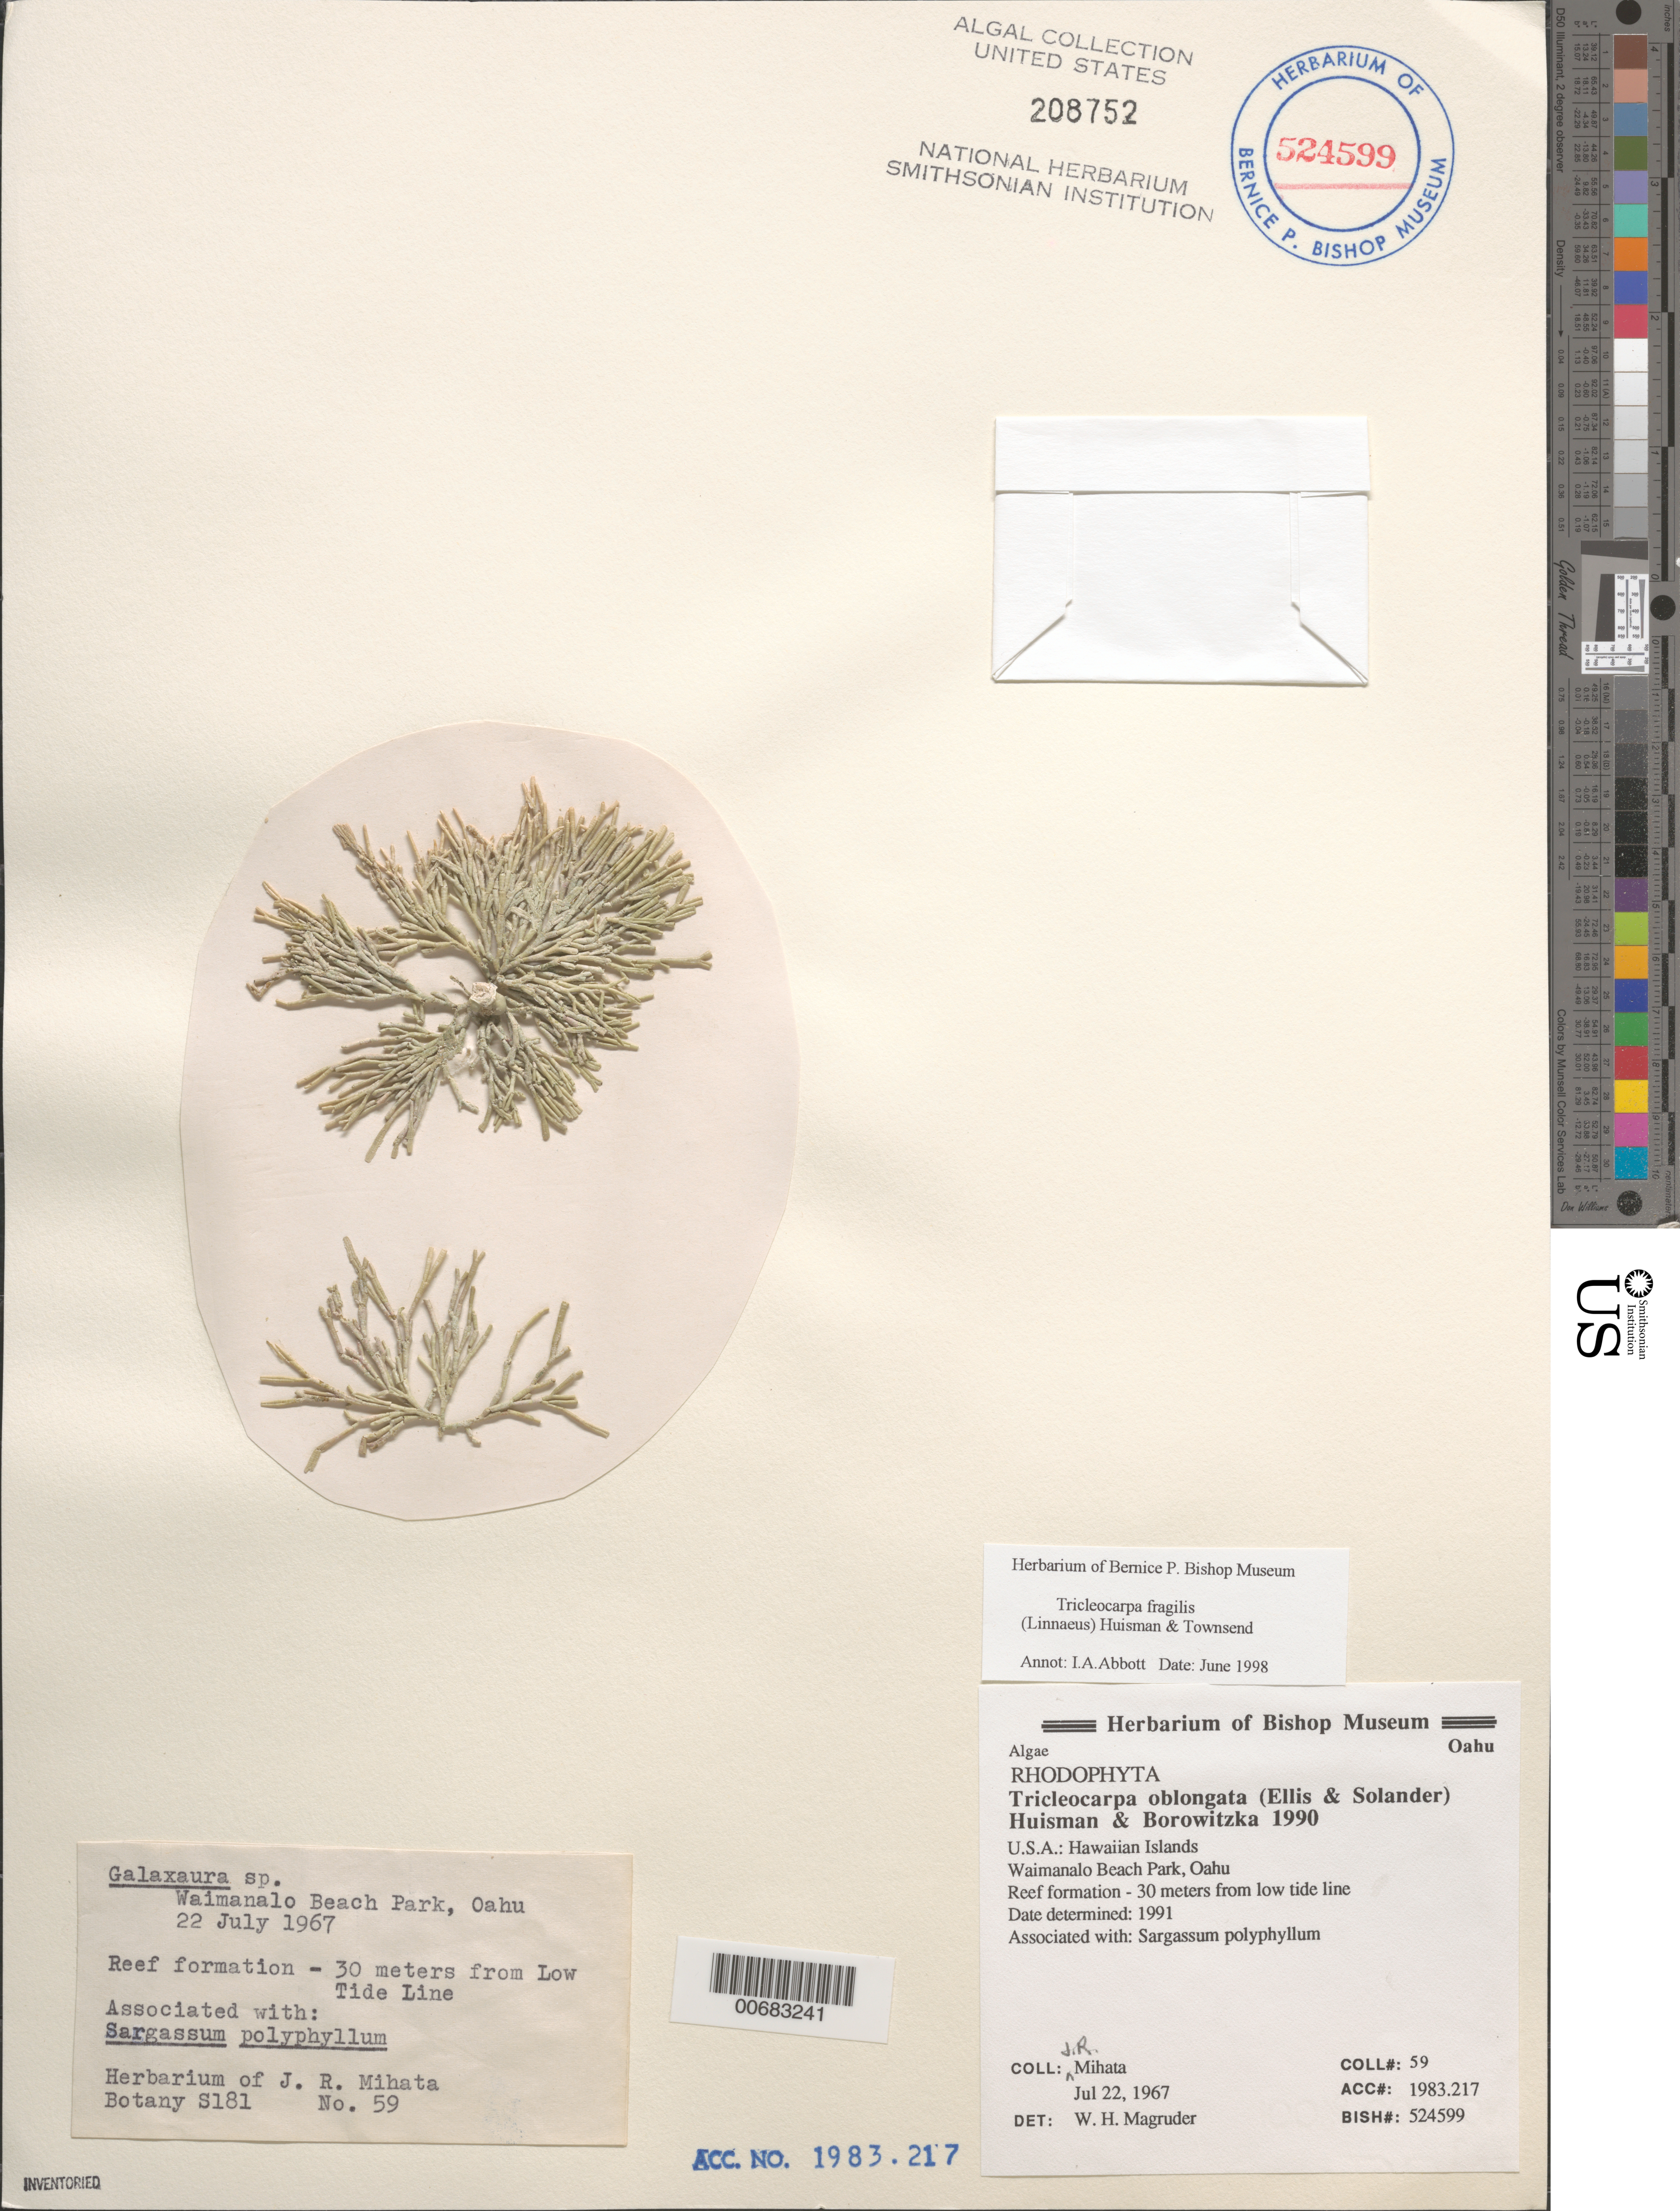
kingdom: Plantae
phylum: Rhodophyta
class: Florideophyceae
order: Nemaliales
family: Galaxauraceae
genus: Tricleocarpa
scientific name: Tricleocarpa fragilis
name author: (L.) Huisman & R.A. Towns.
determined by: Abbott, Isabella A.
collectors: J. Mihata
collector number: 59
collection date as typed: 22 Jul 1967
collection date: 1967-07-22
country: United States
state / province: Hawaii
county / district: Honolulu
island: Oahu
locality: Waimanalo Beach Park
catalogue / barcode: US 208752